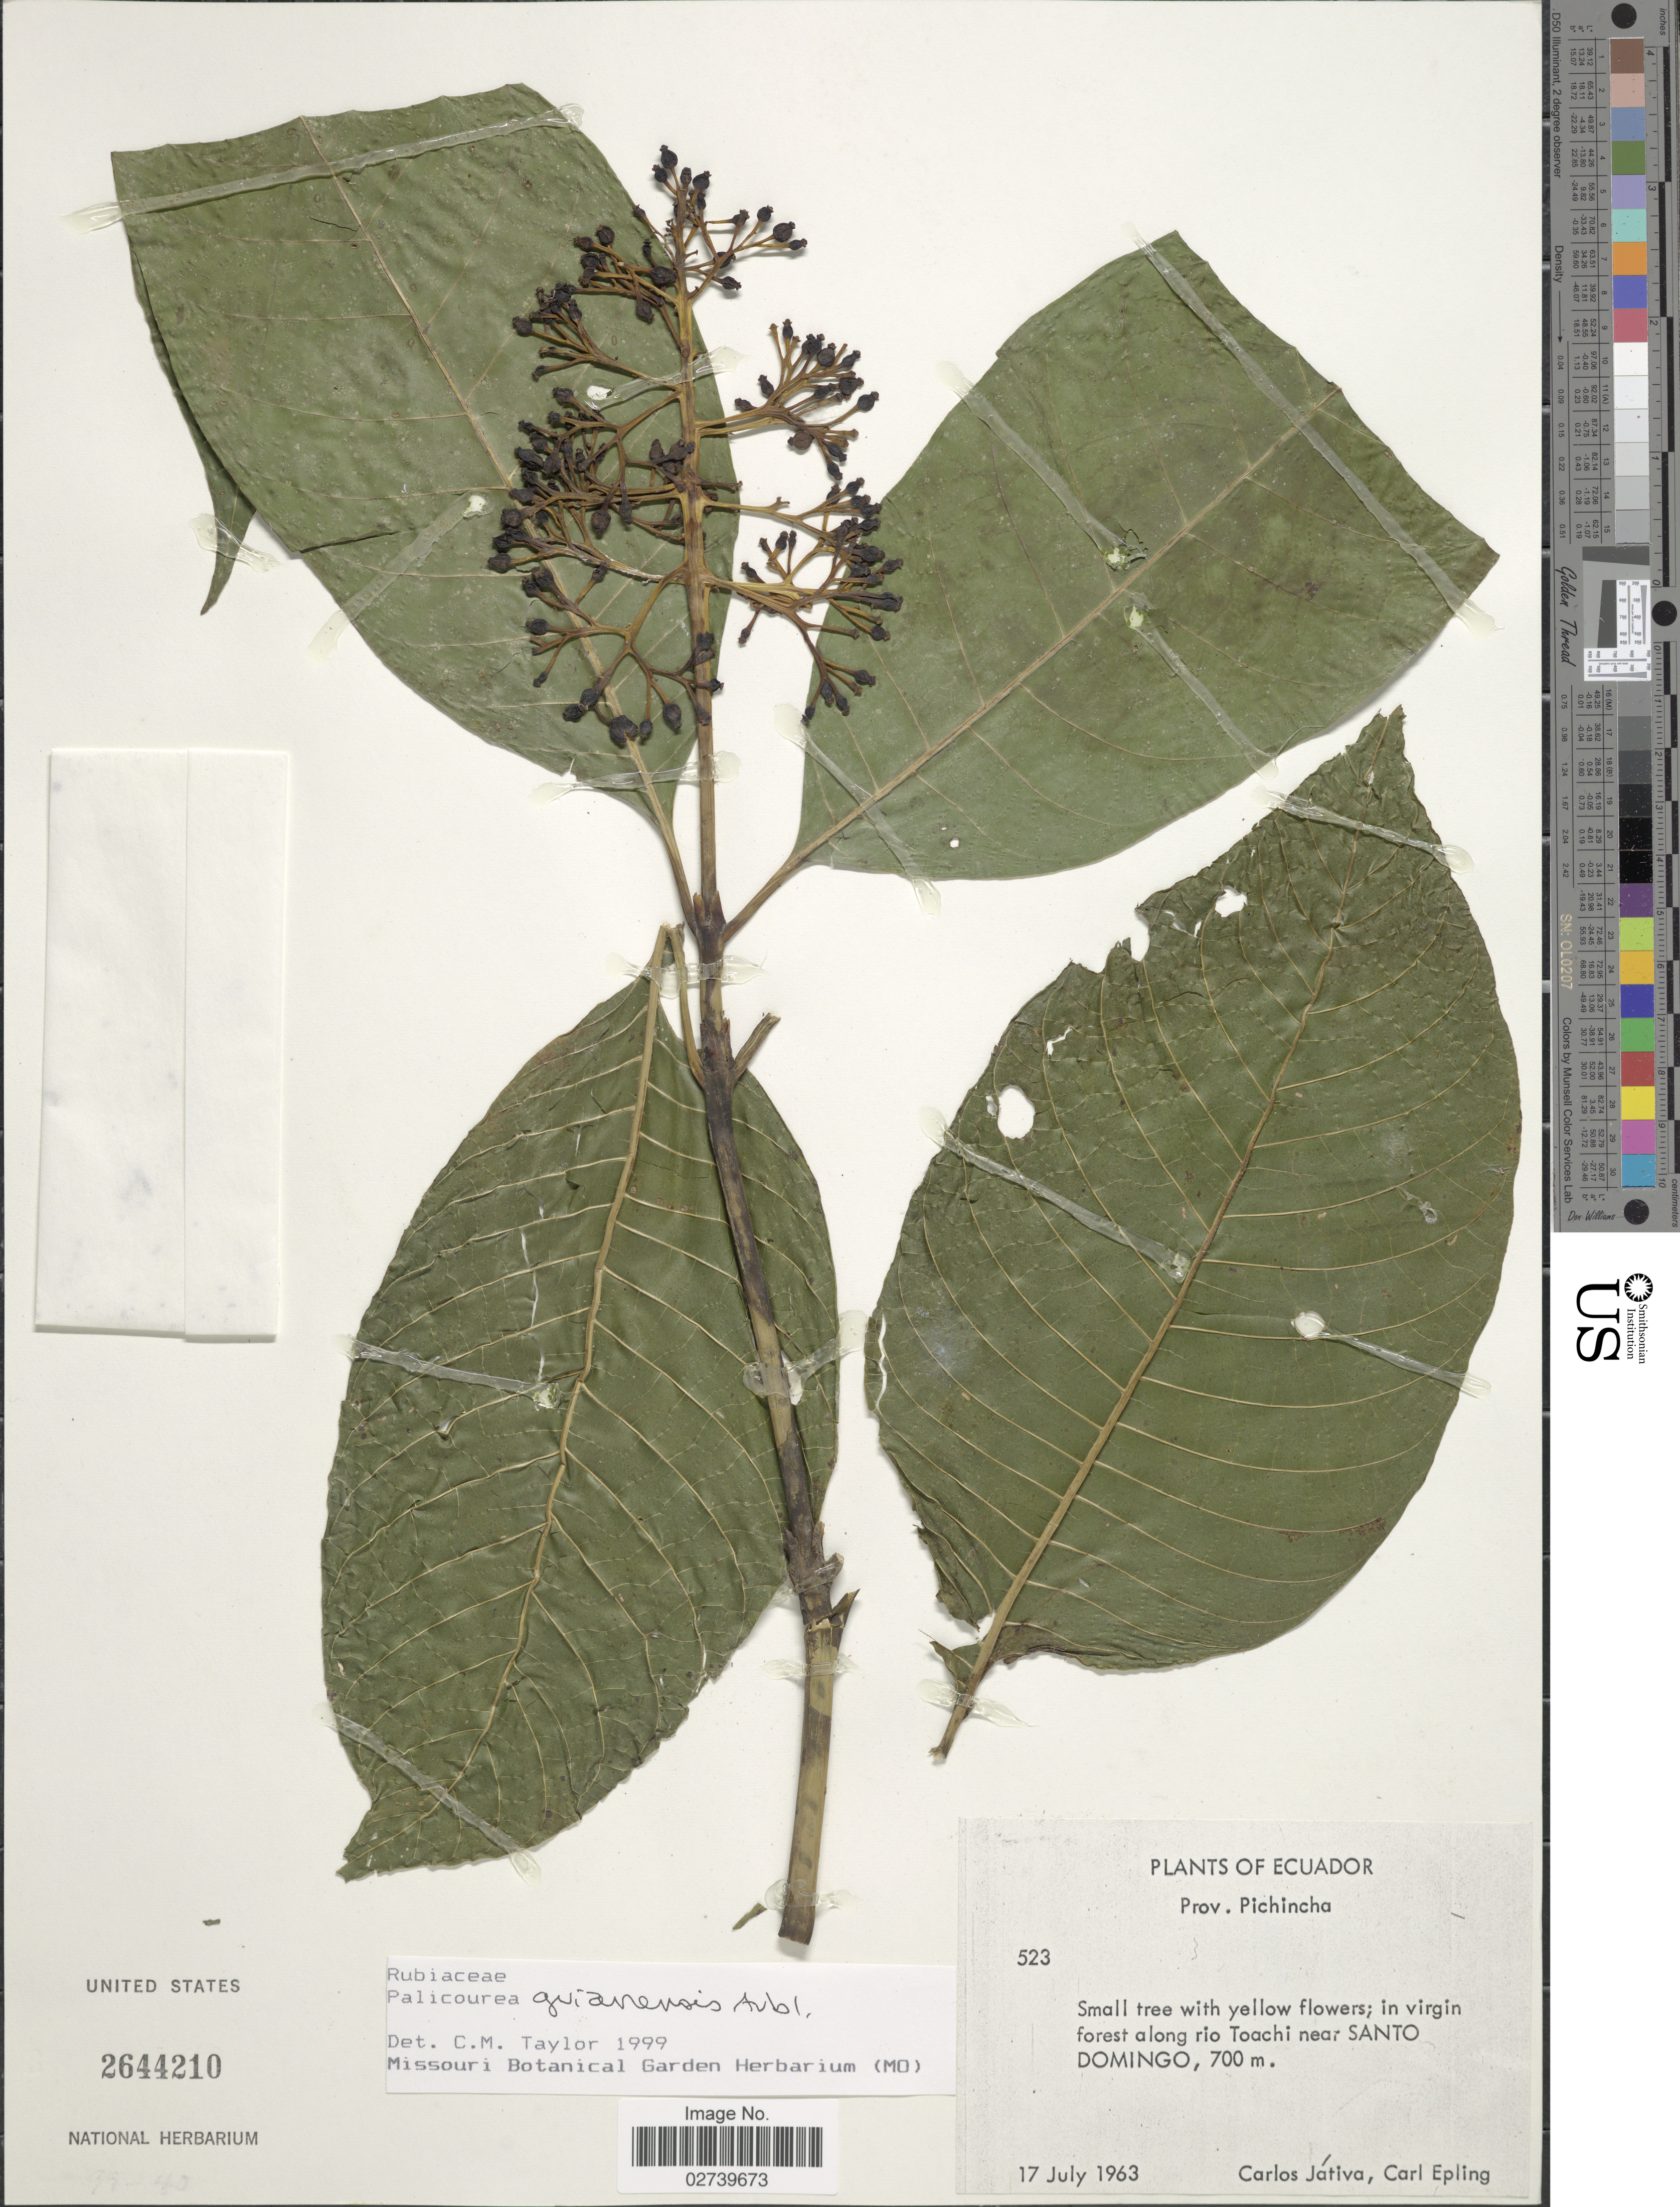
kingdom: Plantae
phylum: Tracheophyta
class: Magnoliopsida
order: Gentianales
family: Rubiaceae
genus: Palicourea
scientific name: Palicourea guianensis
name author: Aubl.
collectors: C. D. Játiva & C. C. Epling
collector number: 523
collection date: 1963-07-17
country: Ecuador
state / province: Pichincha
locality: In virgin forest along rio Tocachi near Santo Domingo.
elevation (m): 700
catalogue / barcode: US 2644210